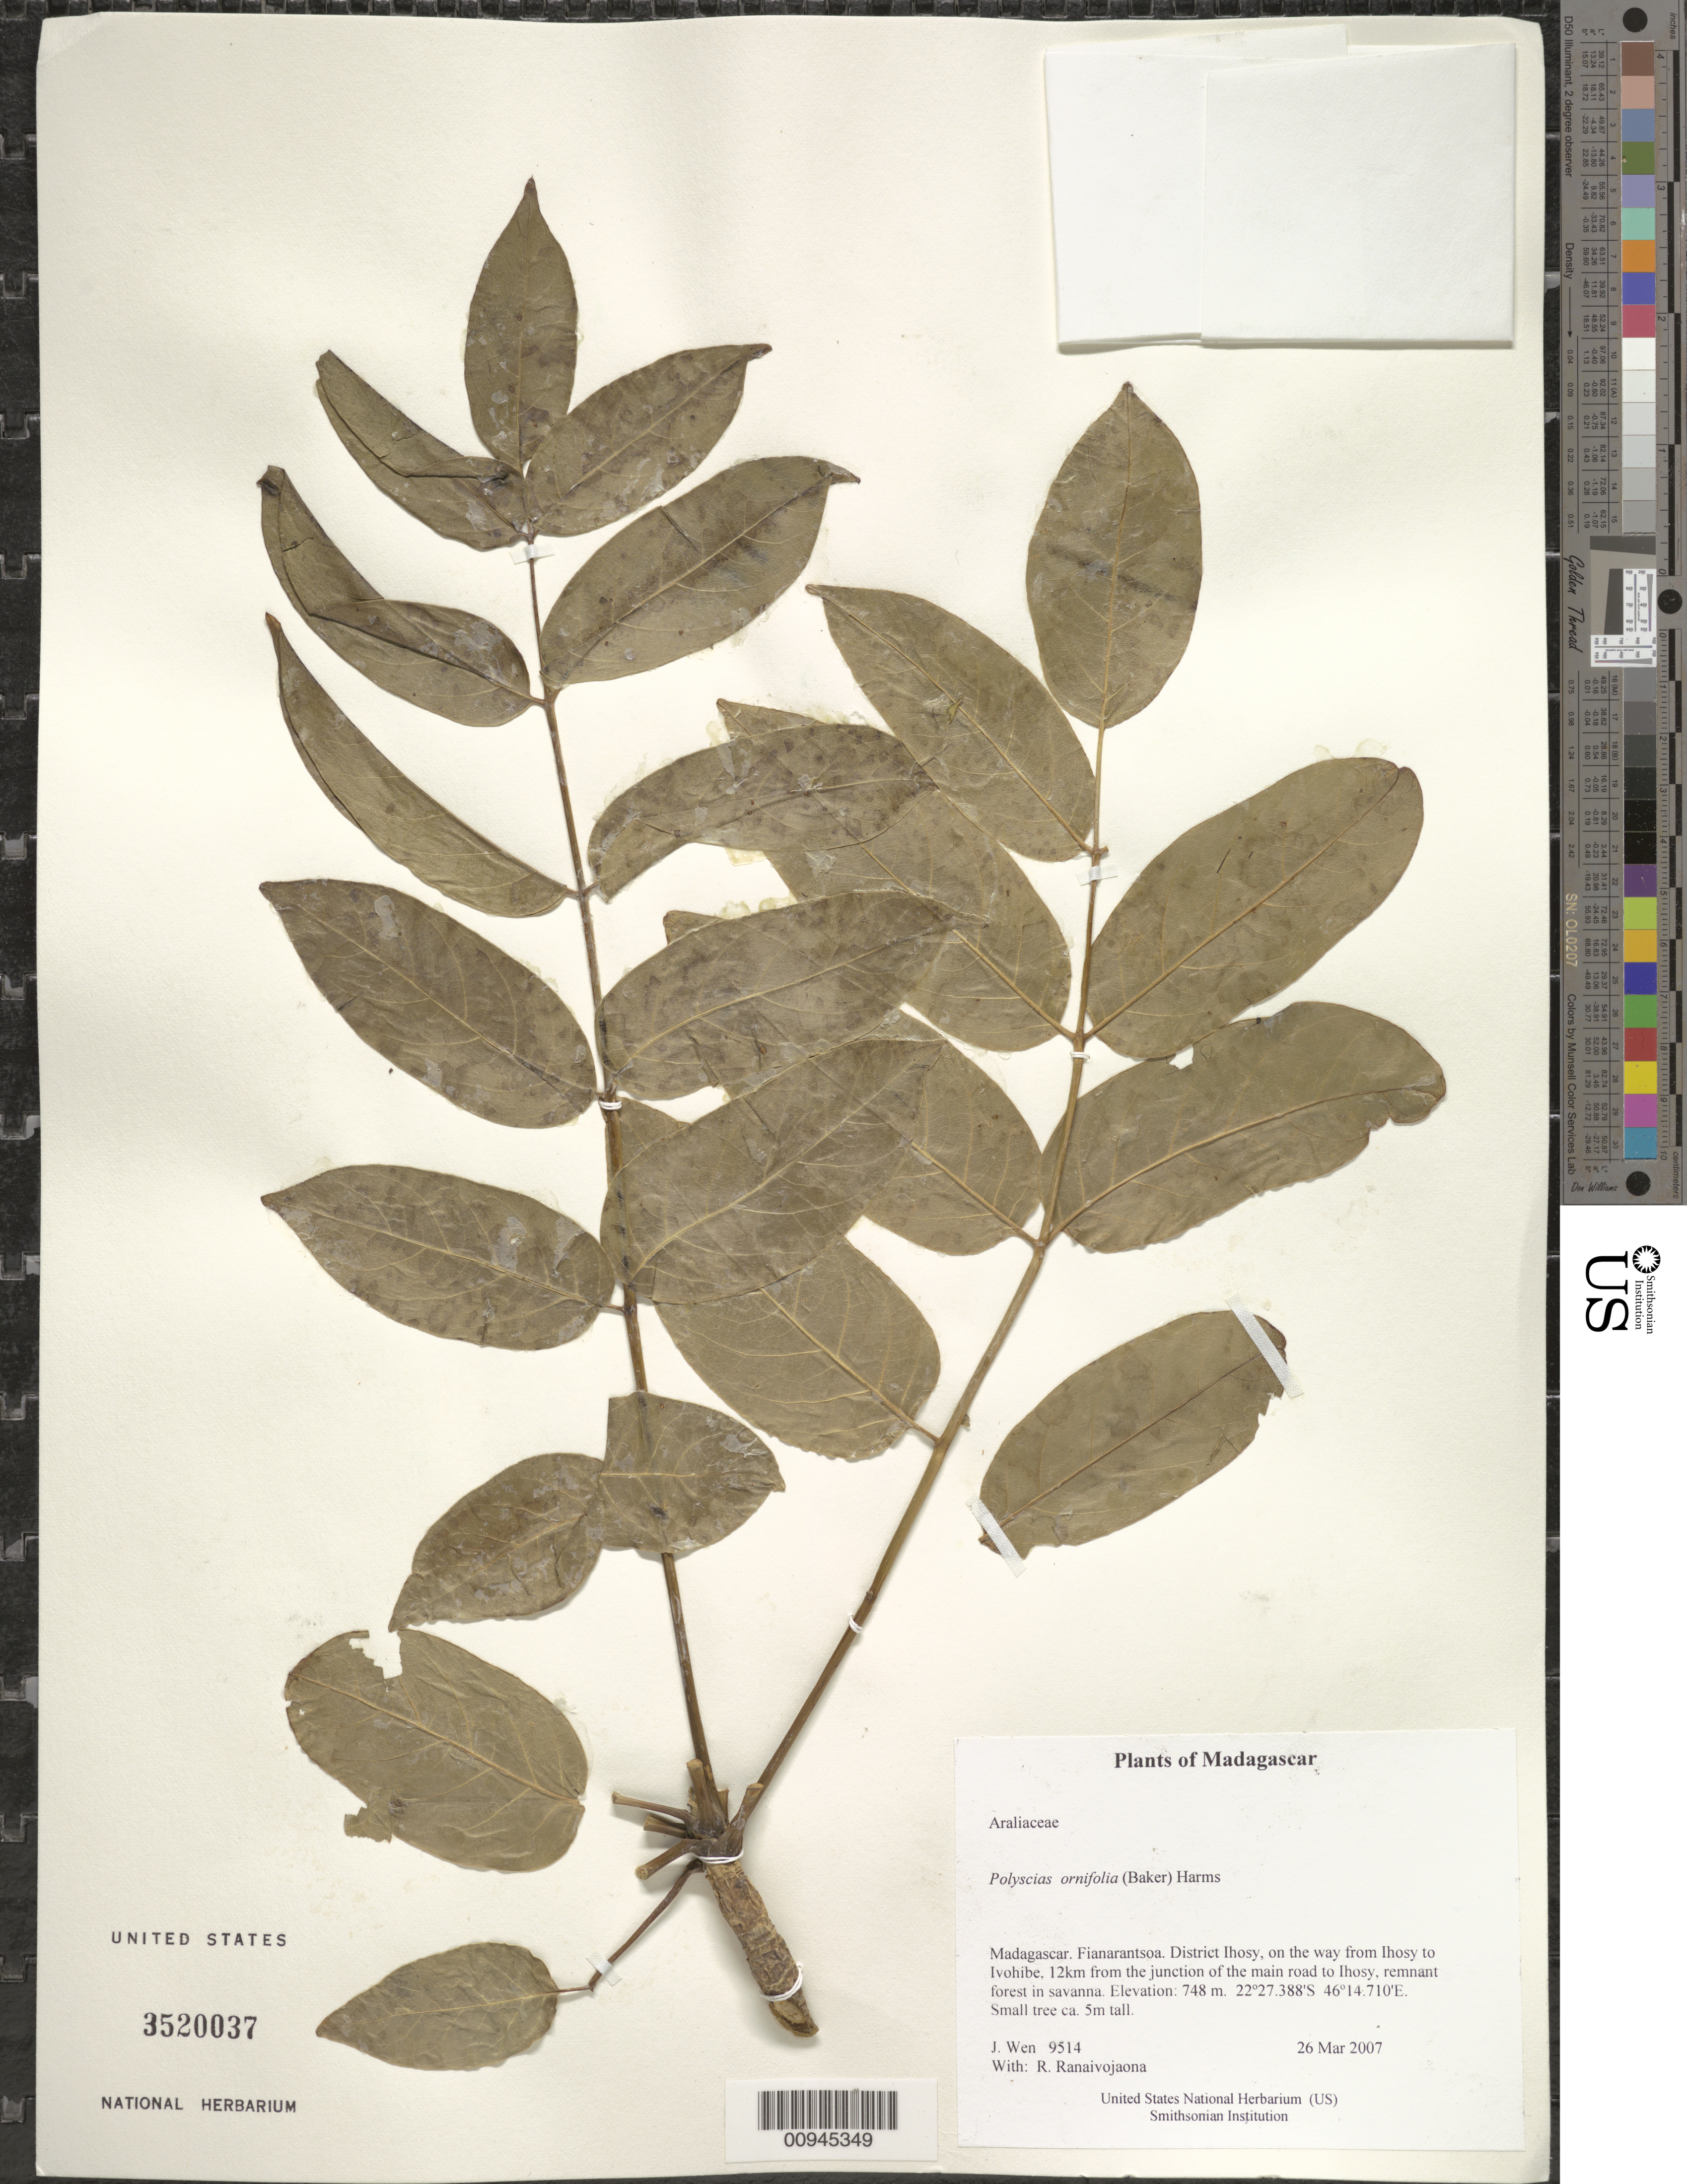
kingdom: Plantae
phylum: Tracheophyta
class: Magnoliopsida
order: Apiales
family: Araliaceae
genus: Polyscias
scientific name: Polyscias ornifolia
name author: (Baker) Harms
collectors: J. Wen & R. Ranaivojaona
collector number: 9514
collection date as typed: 26 Mar 2007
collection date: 2007-03-26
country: Madagascar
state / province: Ihorombe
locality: District Ihosy, on the way from Ihosy to Ivohibe, 12km from the junction of the main road to Ihosy, remnant forest in savanna.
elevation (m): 748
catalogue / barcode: US 3520037